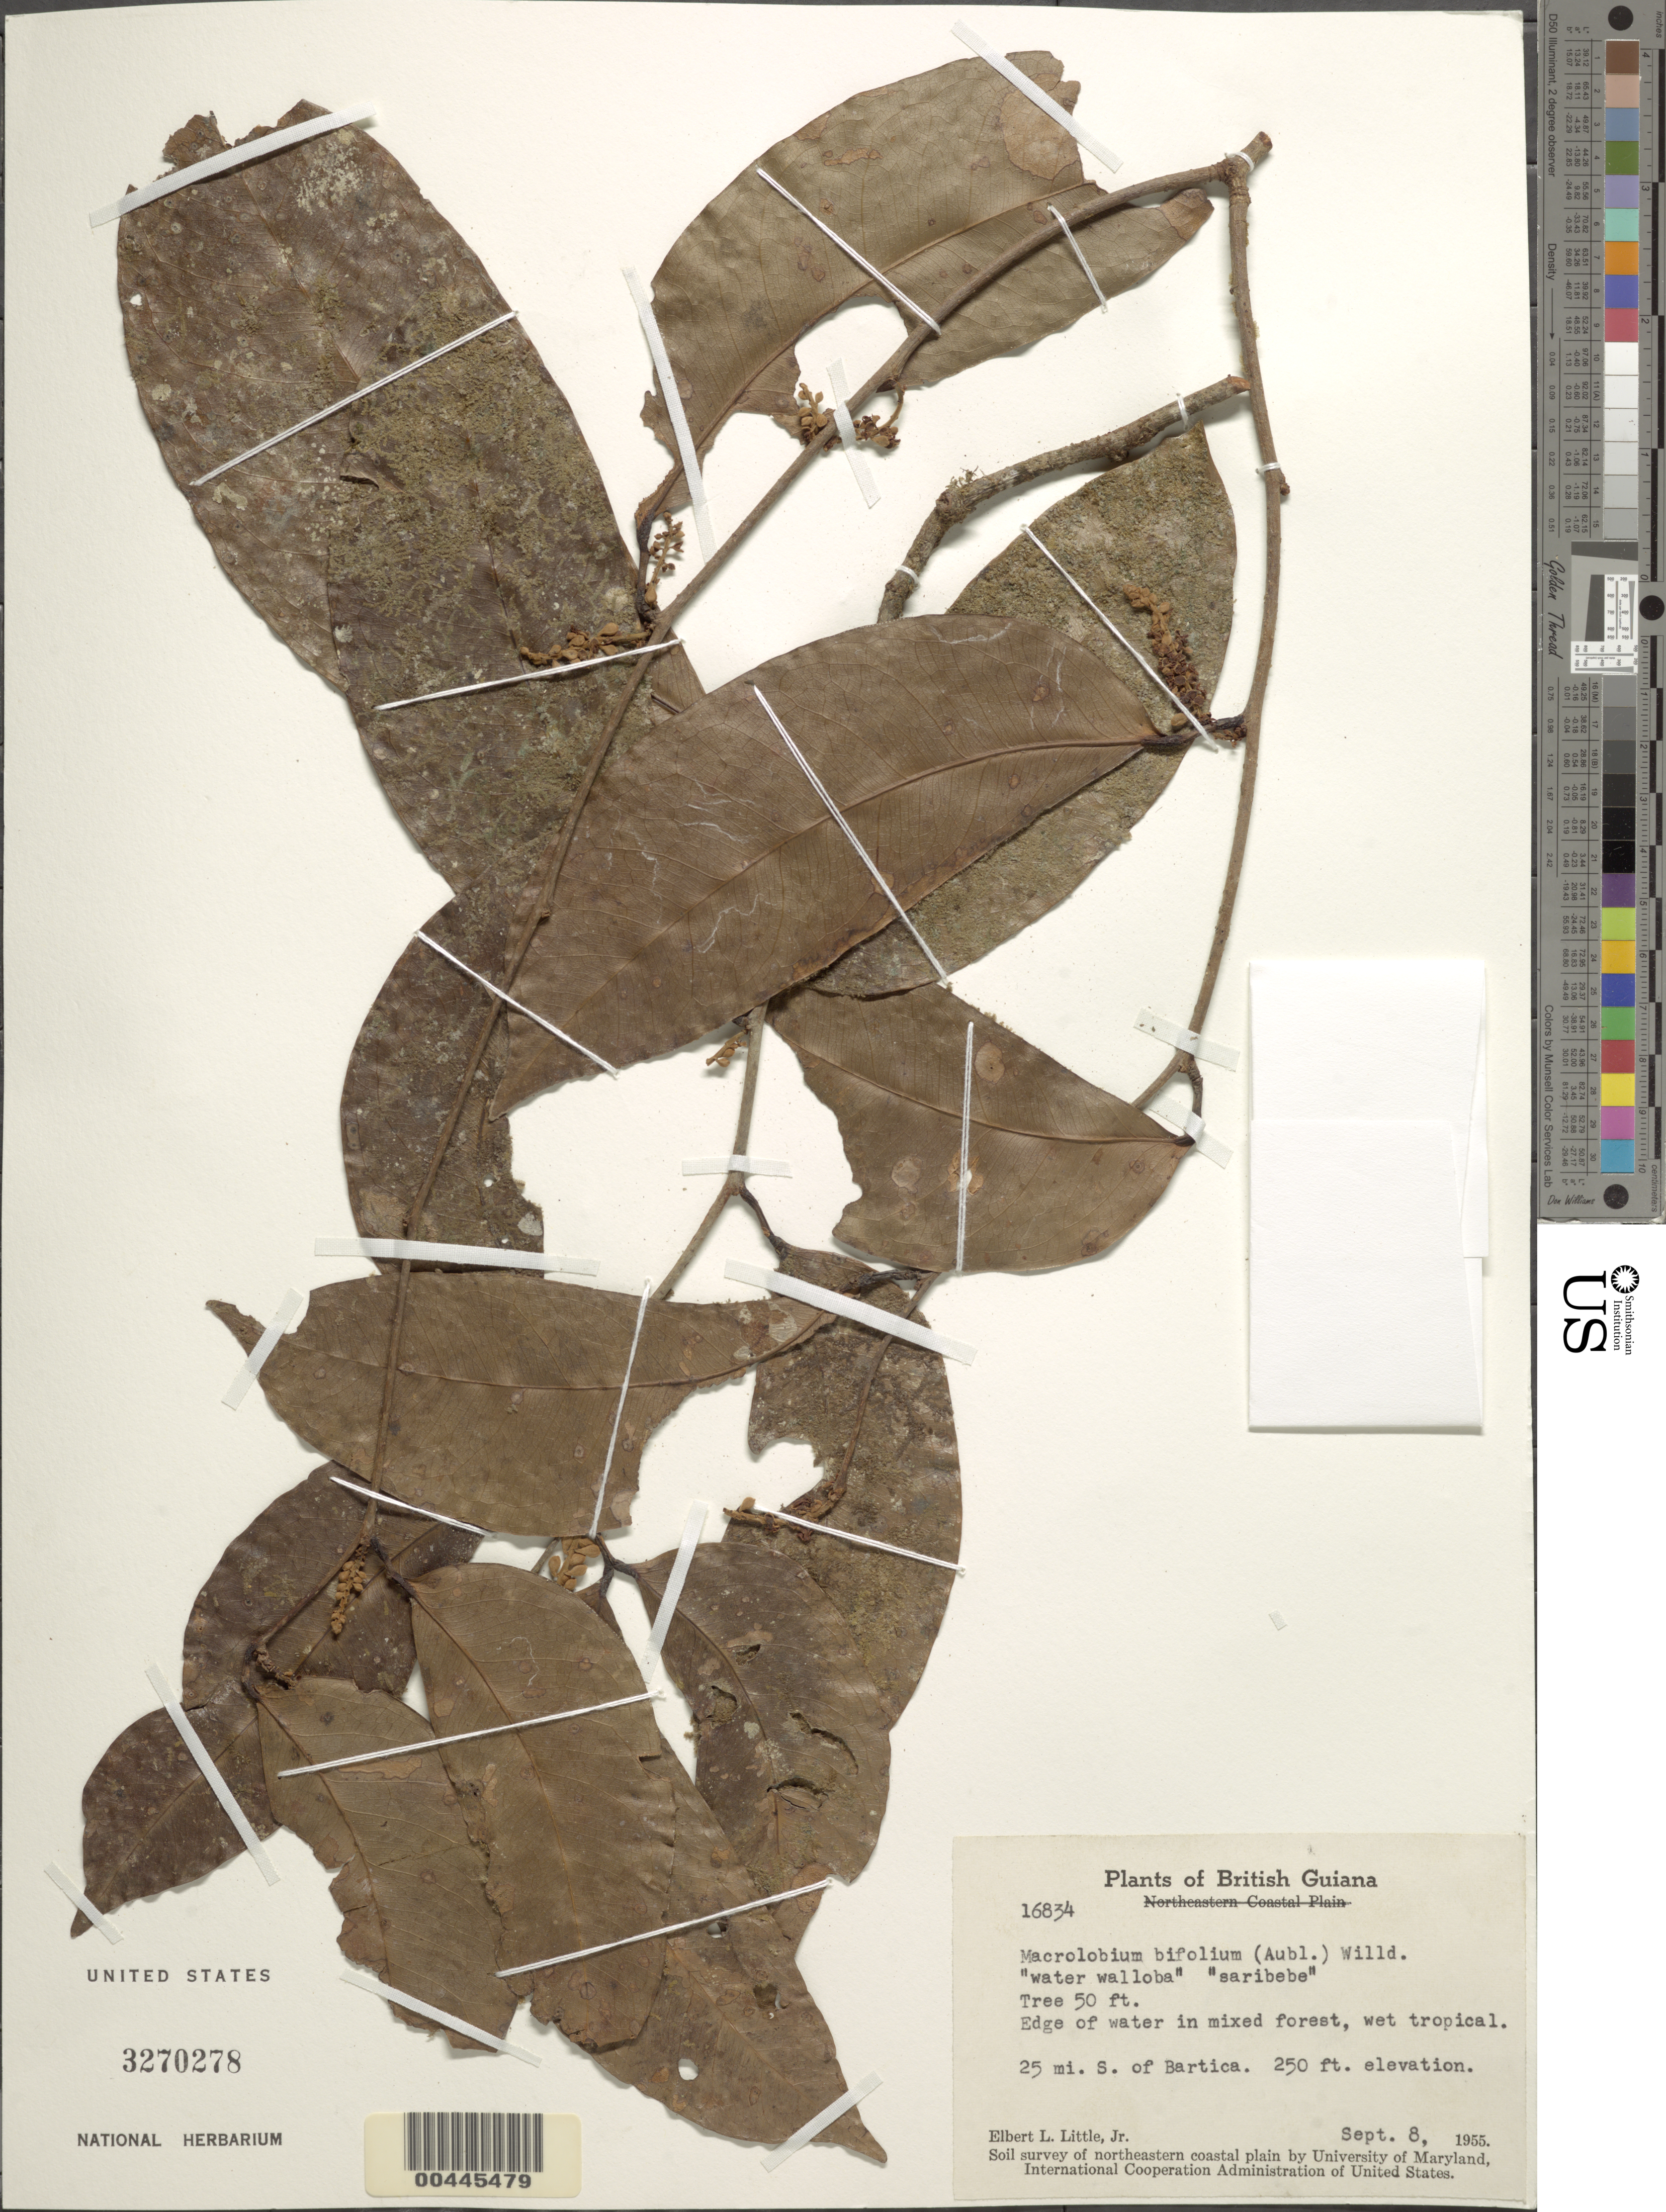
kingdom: Plantae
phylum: Tracheophyta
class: Magnoliopsida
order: Fabales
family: Fabaceae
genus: Macrolobium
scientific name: Macrolobium bifolium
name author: (Aubl.) Pers.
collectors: E. L. Little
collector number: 16834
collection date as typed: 08 Sep 1955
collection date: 1955-09-08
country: Guyana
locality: S of bartica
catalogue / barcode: US 3270278